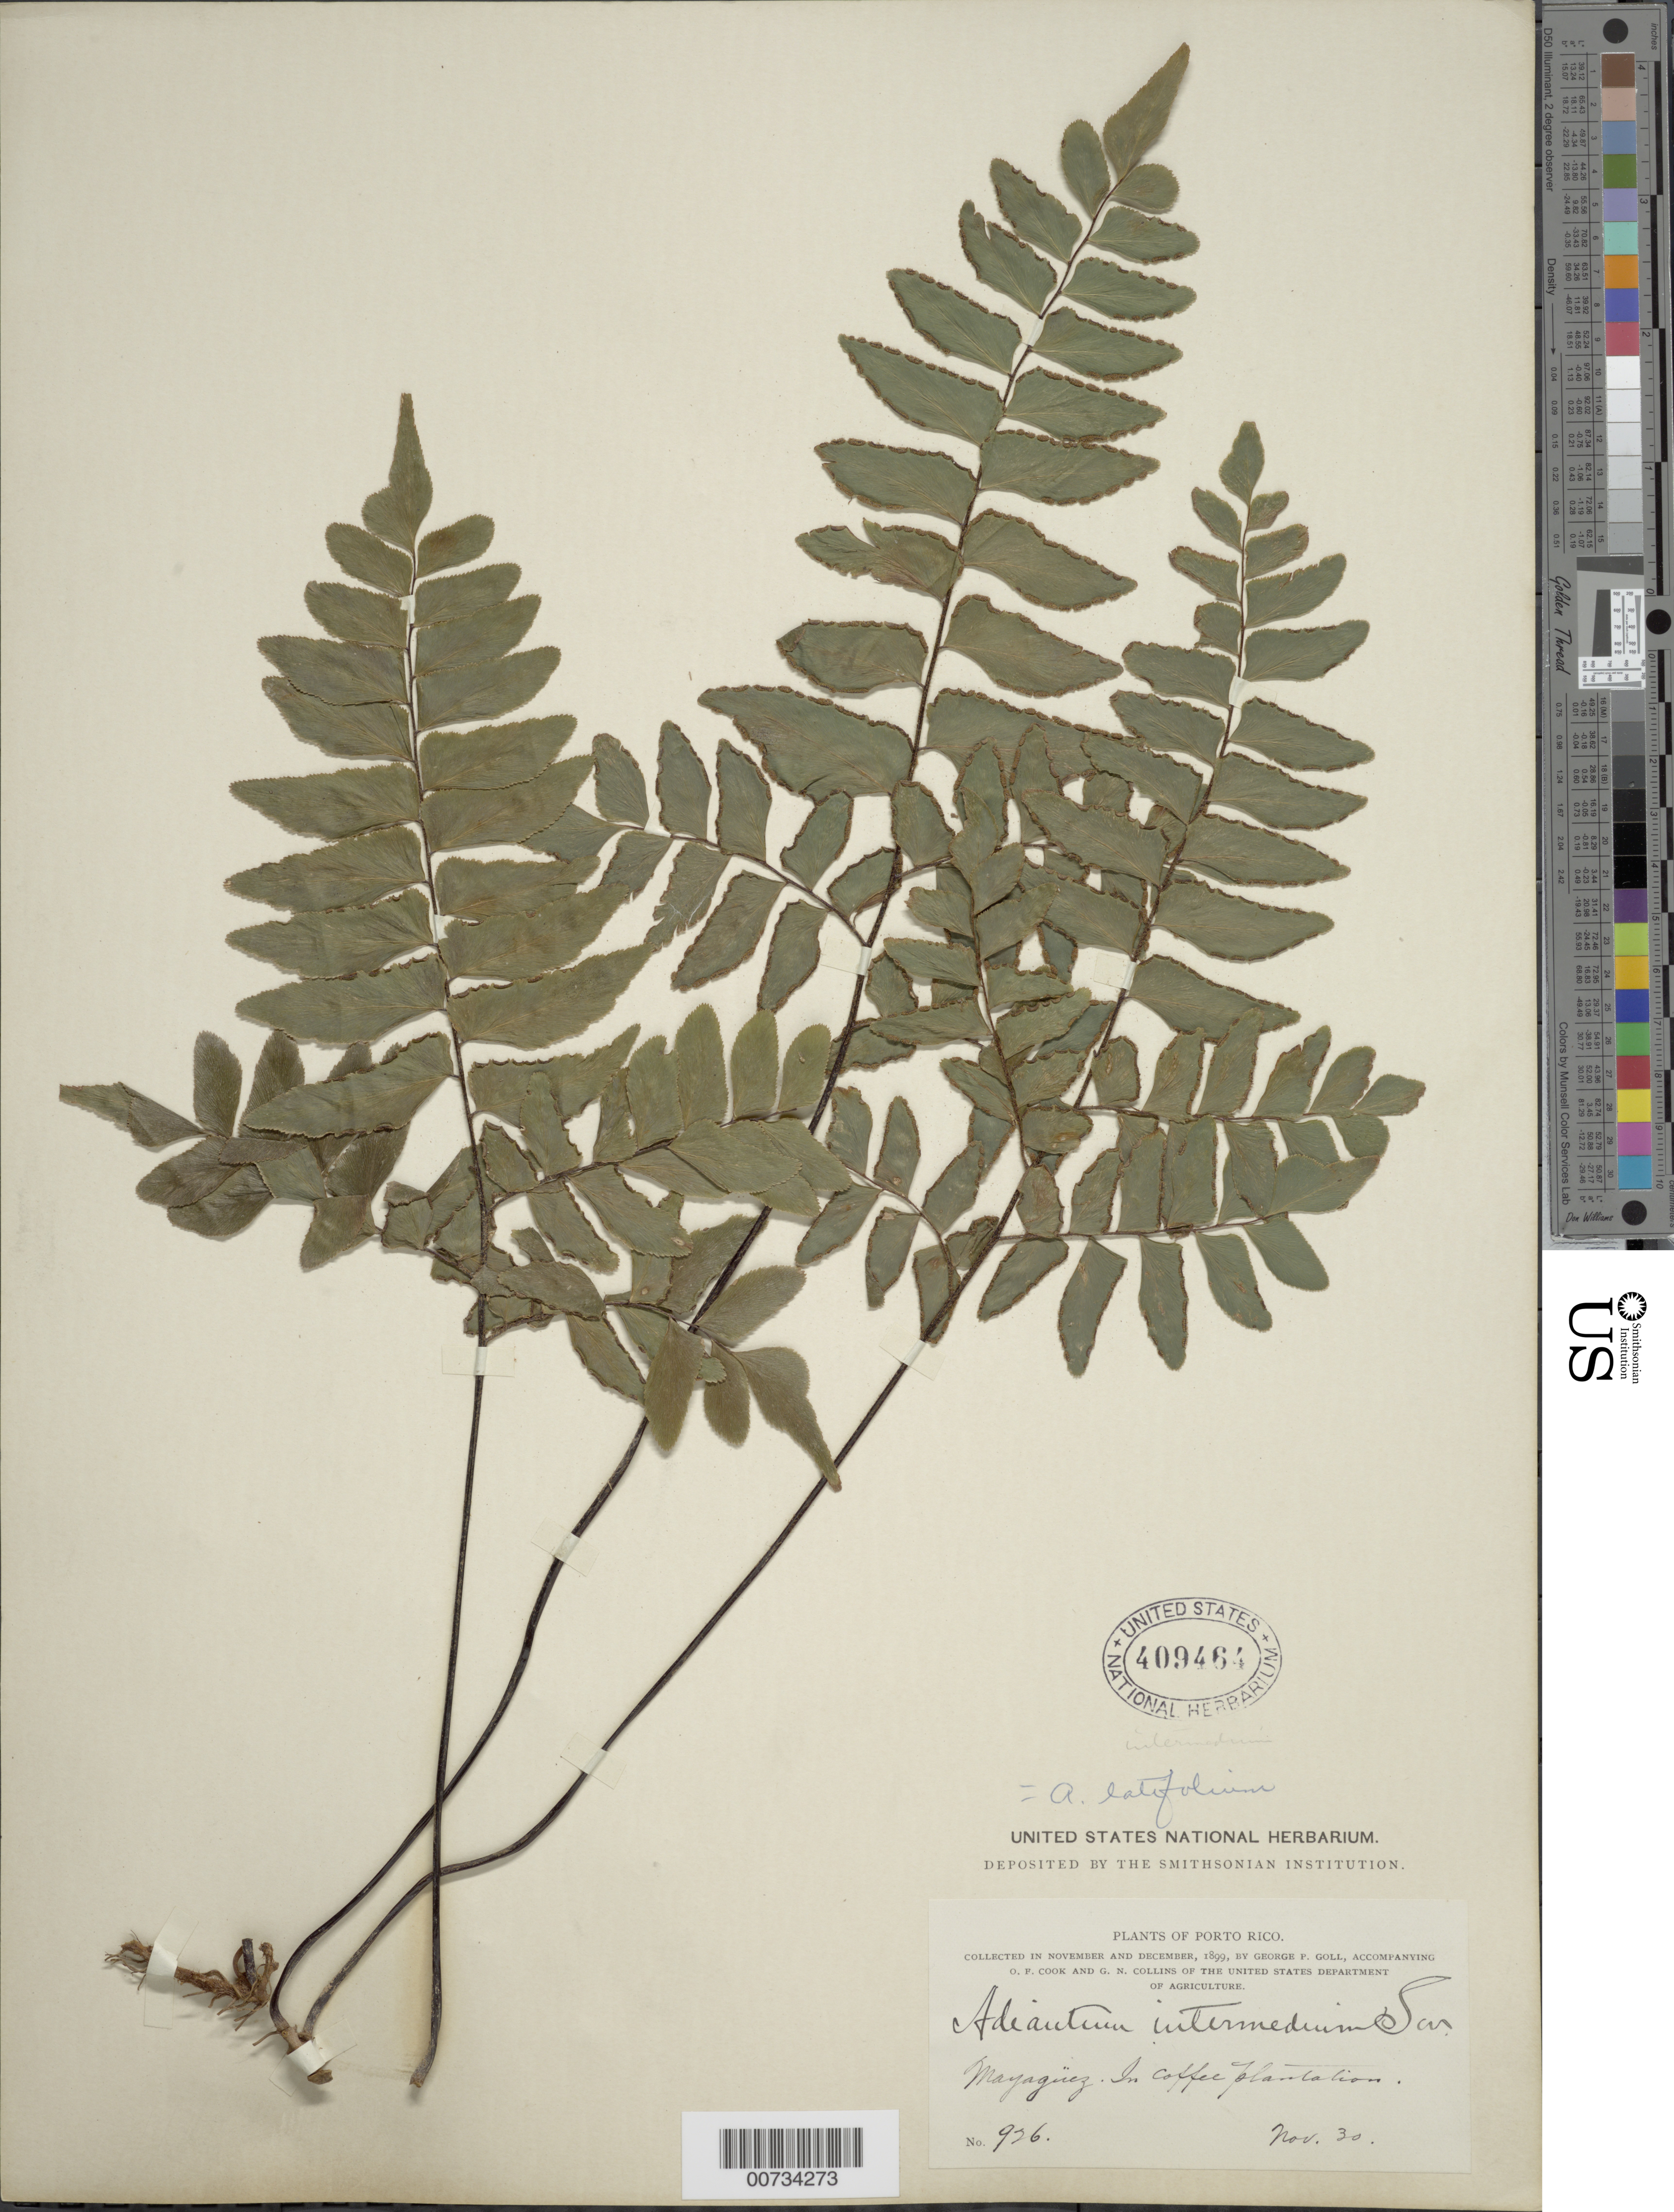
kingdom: Plantae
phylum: Tracheophyta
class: Polypodiopsida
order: Polypodiales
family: Pteridaceae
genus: Adiantum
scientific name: Adiantum latifolium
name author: Lam.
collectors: G. Goll, O. F. Cook & G. N. Collins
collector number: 926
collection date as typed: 30 Nov 1899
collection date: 1899-11-30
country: Puerto Rico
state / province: Mayagüez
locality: Mayaguez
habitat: In coffee plantation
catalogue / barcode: US 409464